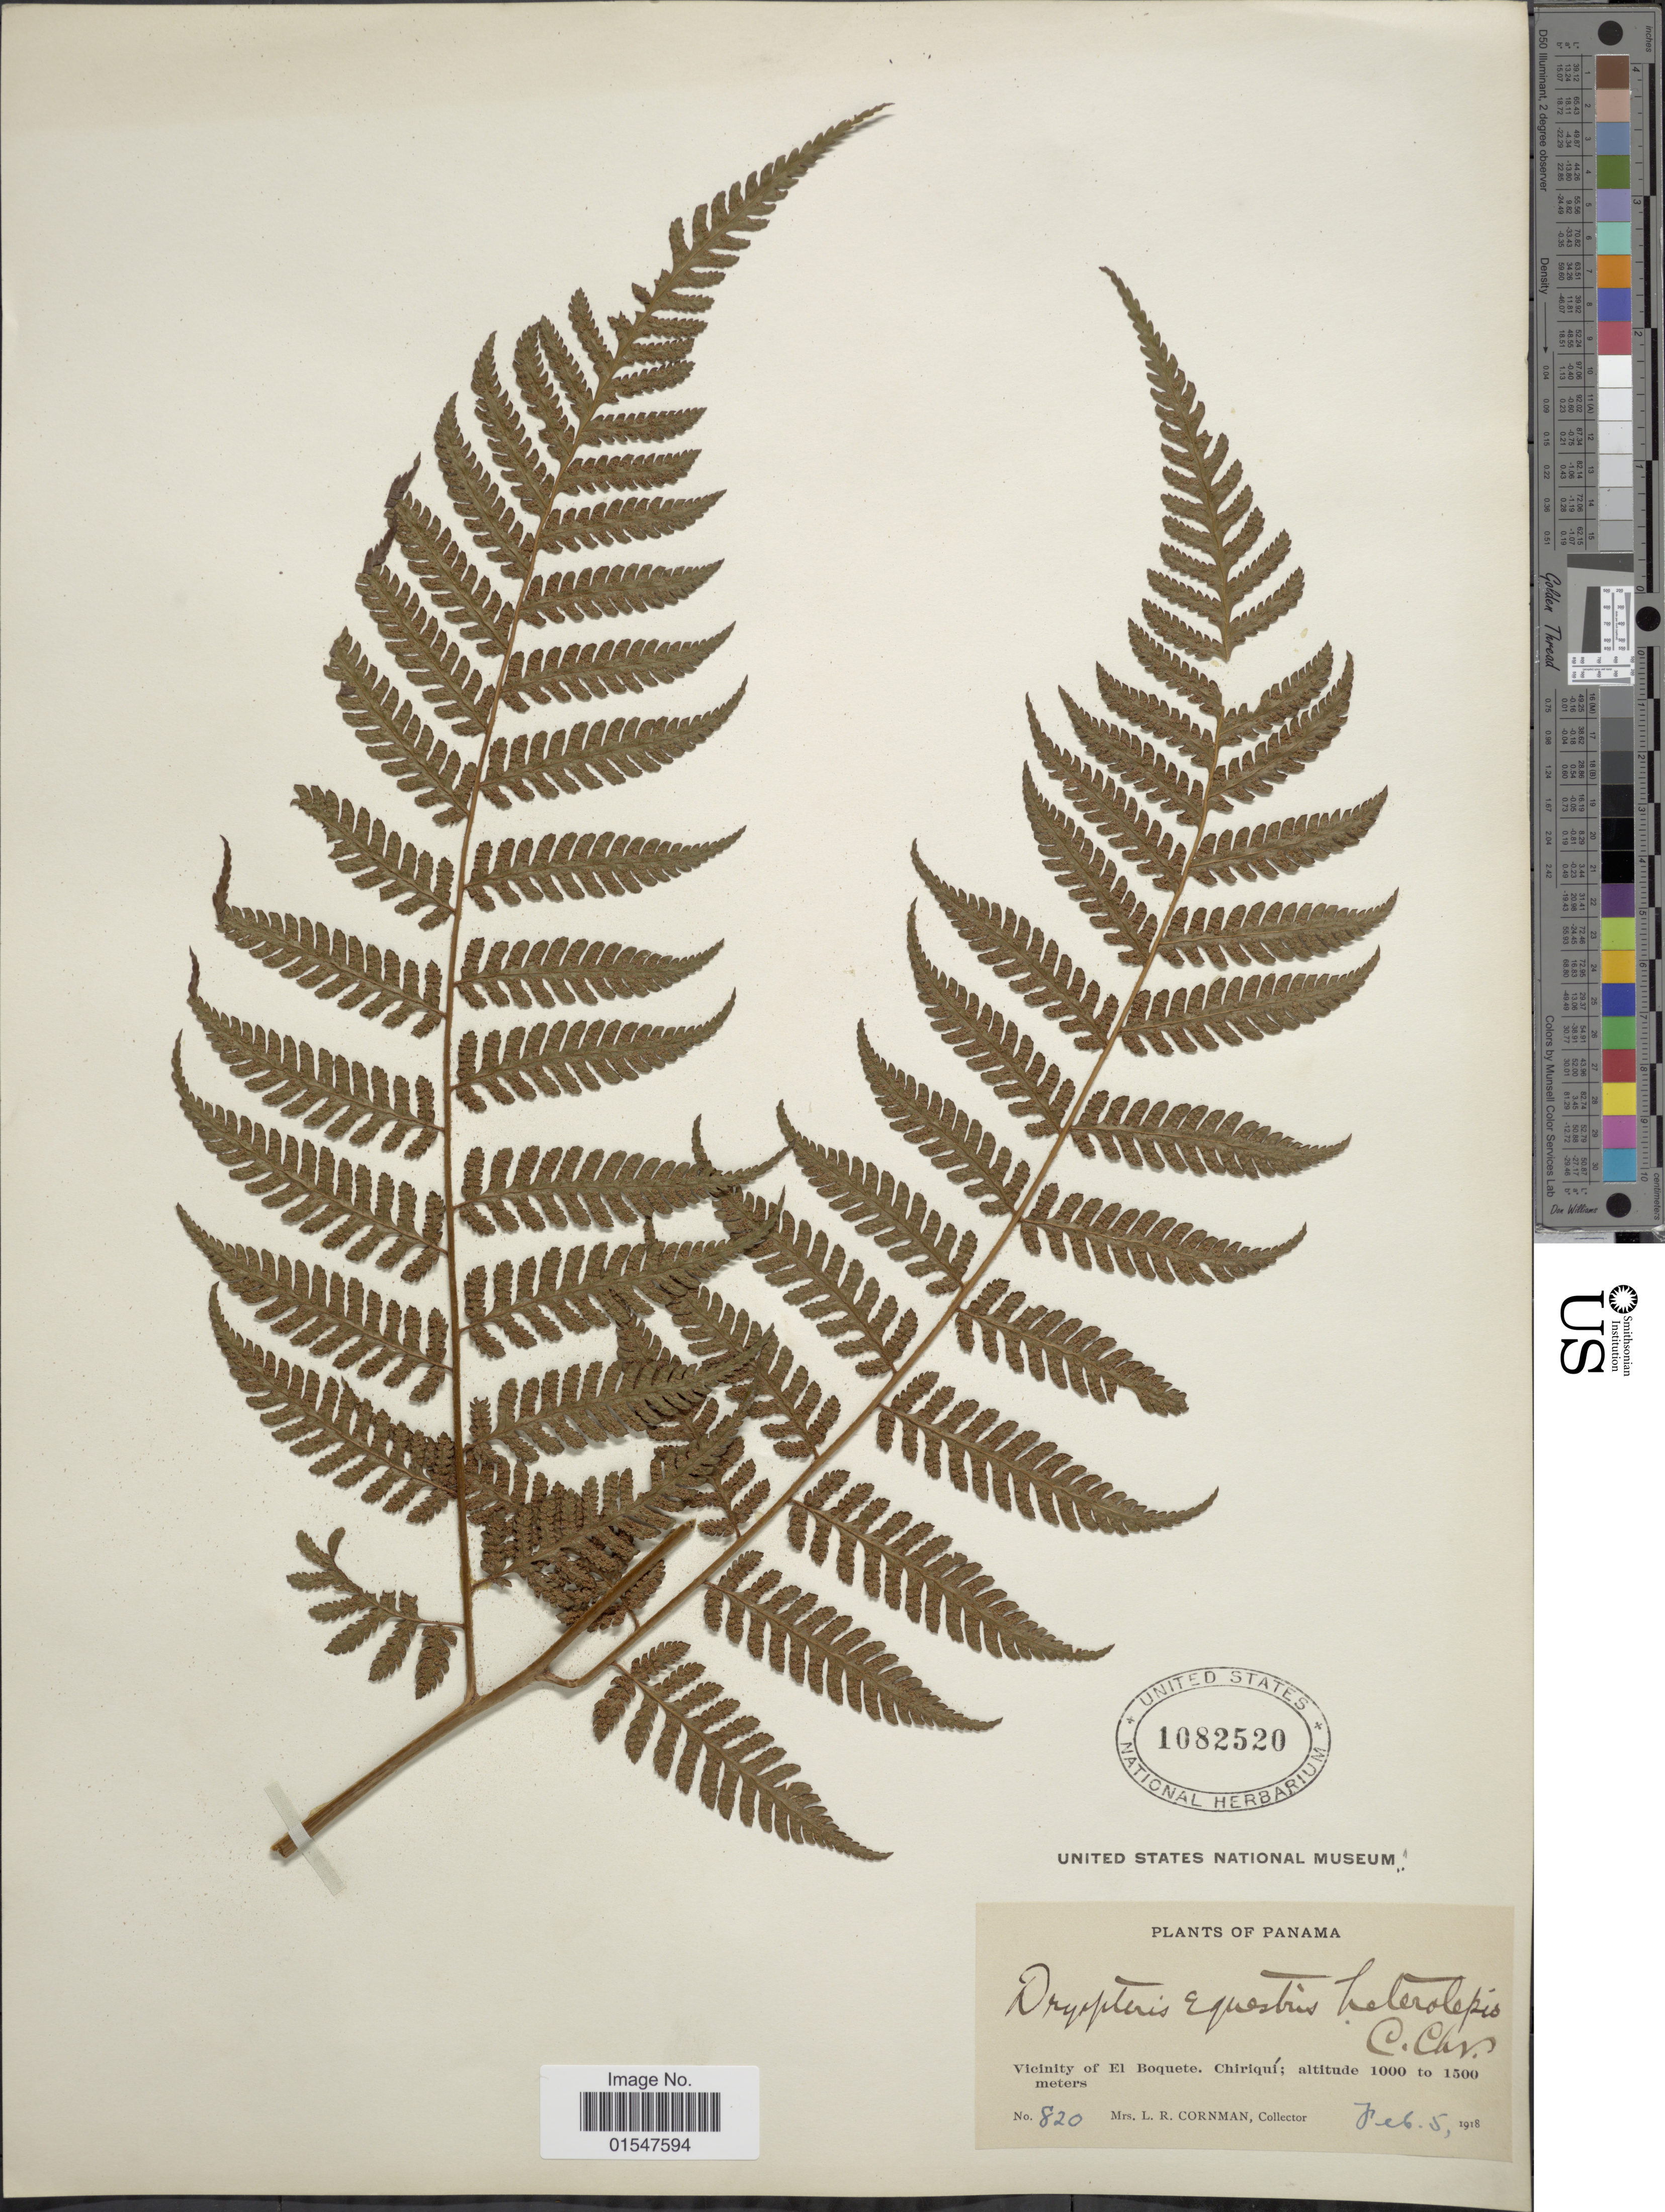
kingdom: Plantae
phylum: Tracheophyta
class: Polypodiopsida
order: Polypodiales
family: Dryopteridaceae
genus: Ctenitis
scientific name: Ctenitis equestris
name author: (Kunze) Ching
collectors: L. Cornman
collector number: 820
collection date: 1918-02-05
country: Panama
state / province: Chiriqui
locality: Vicinity of El Boquete, Chiriqui.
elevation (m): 1000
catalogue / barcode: US 1082520